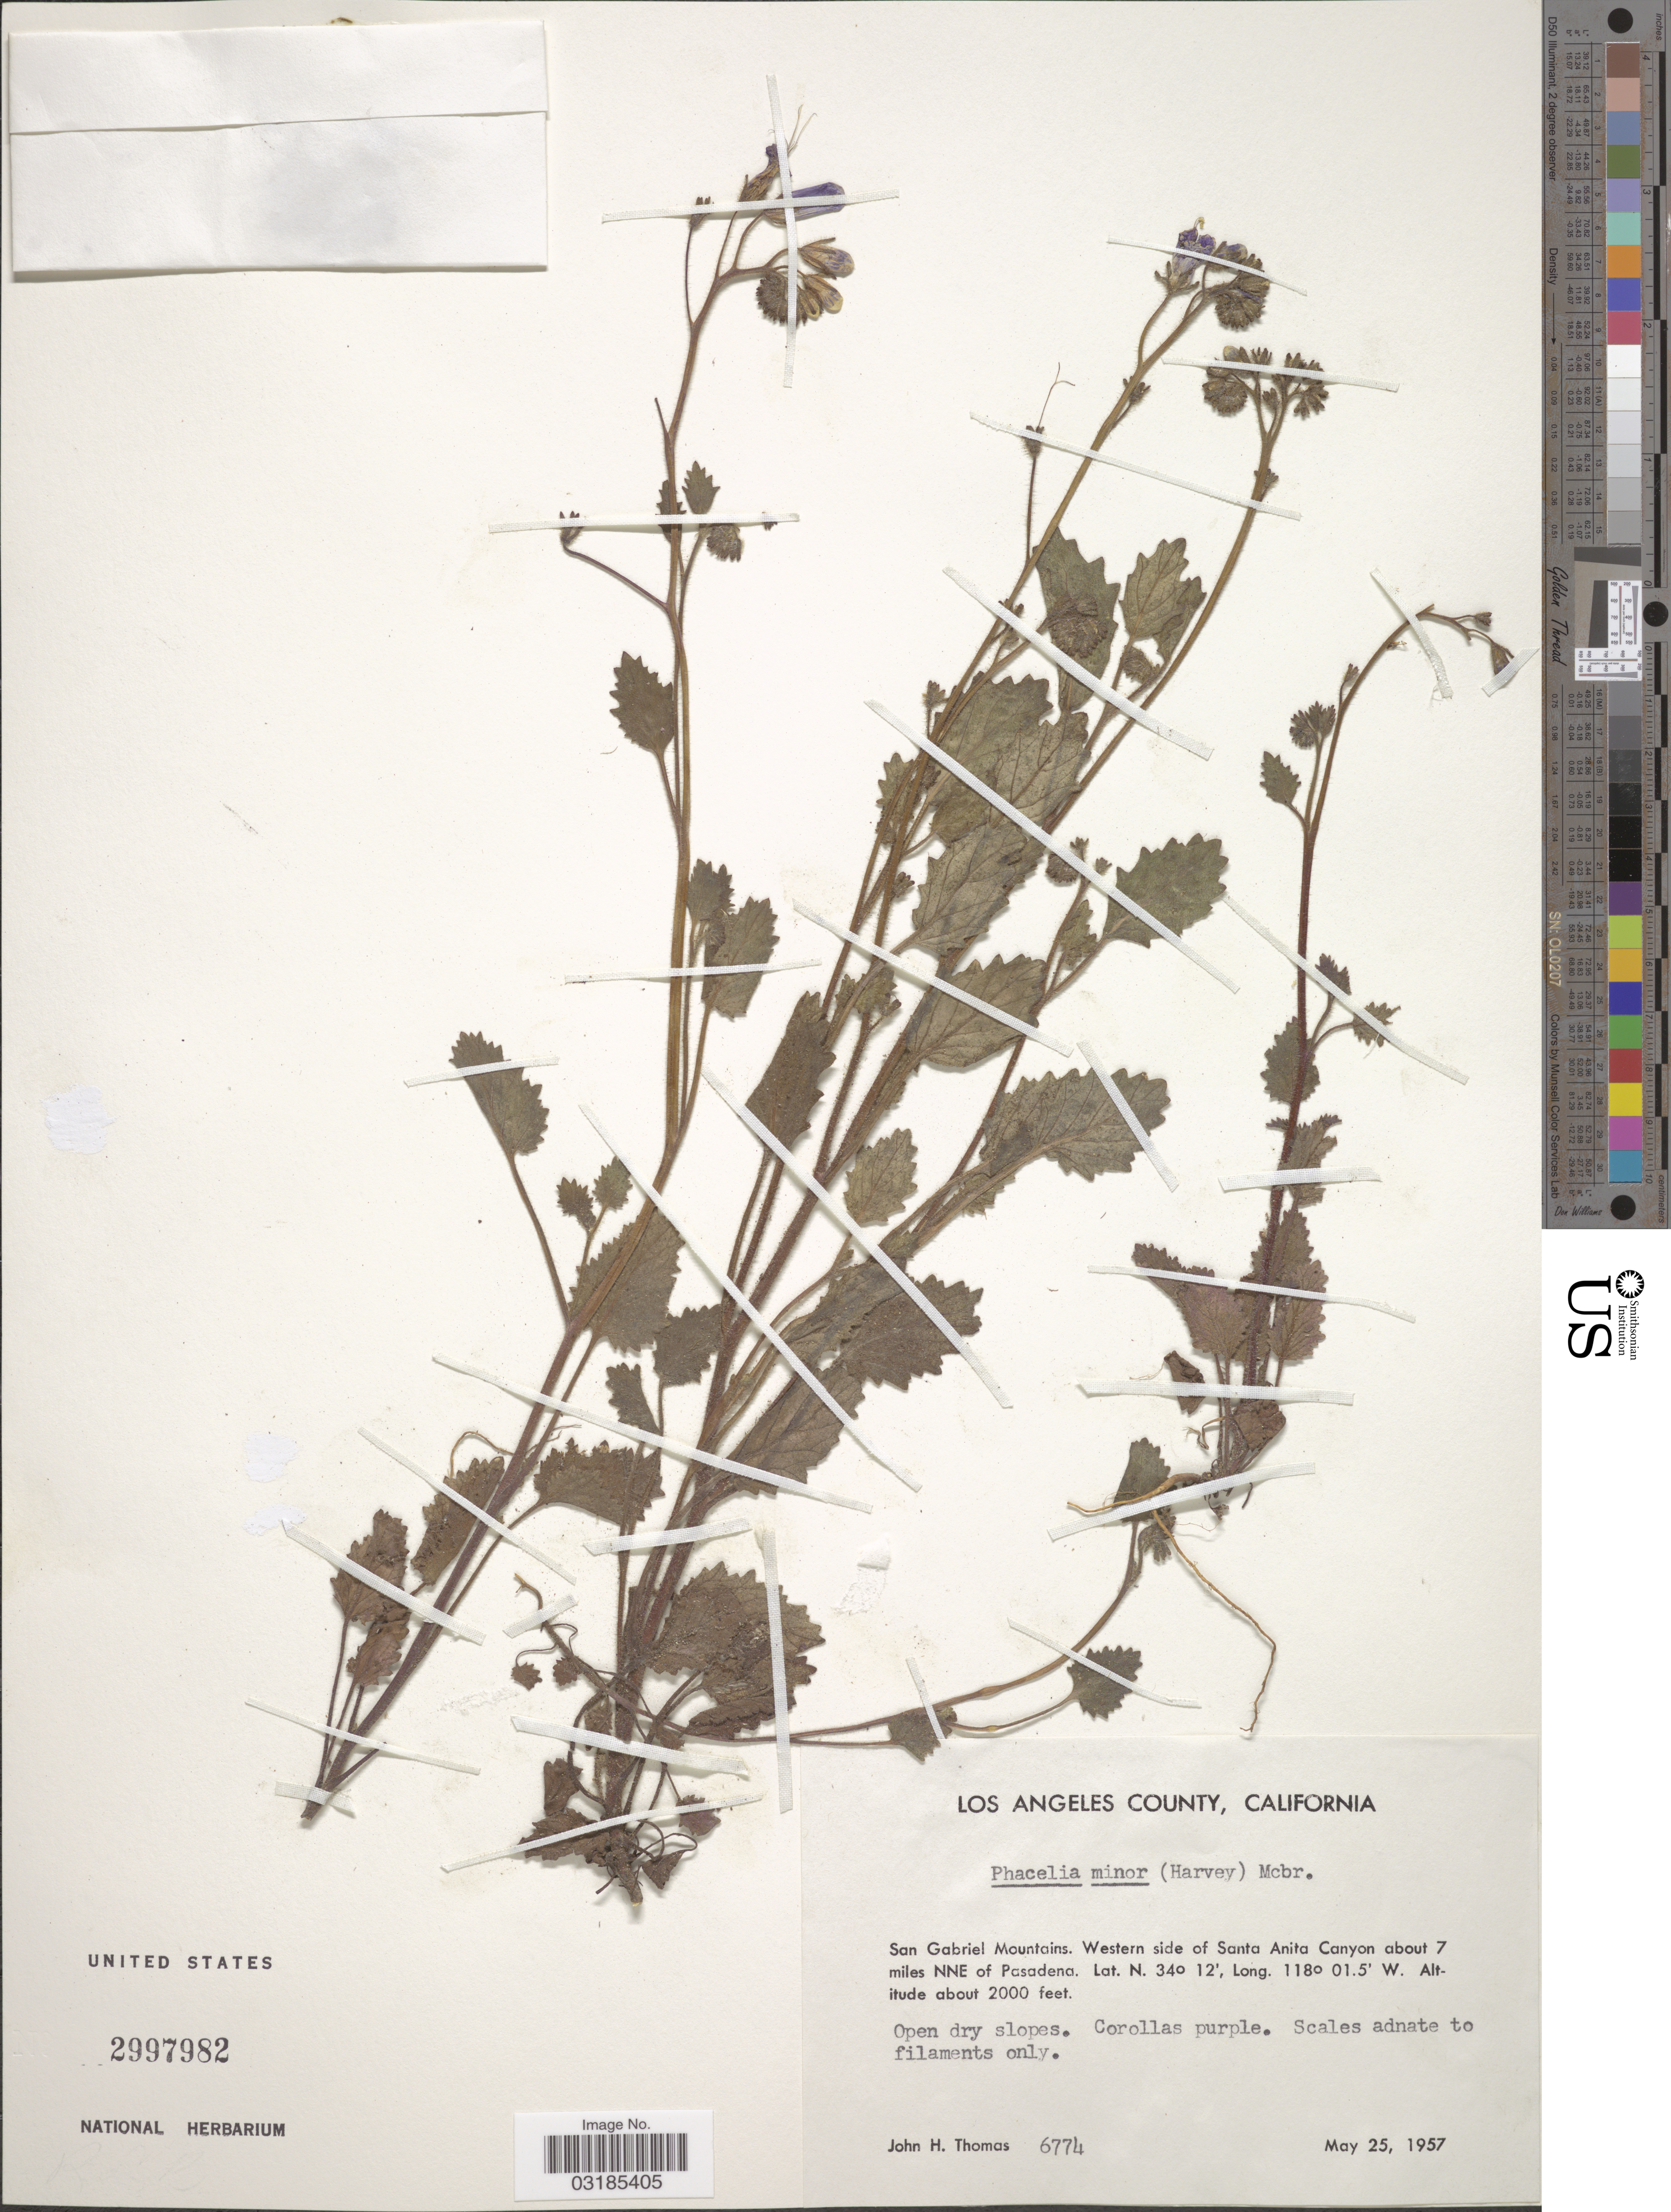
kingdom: Plantae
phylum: Tracheophyta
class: Magnoliopsida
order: Boraginales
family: Hydrophyllaceae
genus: Phacelia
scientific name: Phacelia minor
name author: (Harv.) Thell.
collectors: J. H. Thomas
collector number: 6774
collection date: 1957-05-25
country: United States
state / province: California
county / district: Los Angeles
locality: Los Angeles County. San Gabriel Mountains. Western side of Santa Anita Canyon about 7 miles NNE of Pasadena.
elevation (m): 610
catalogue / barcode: US 2997982